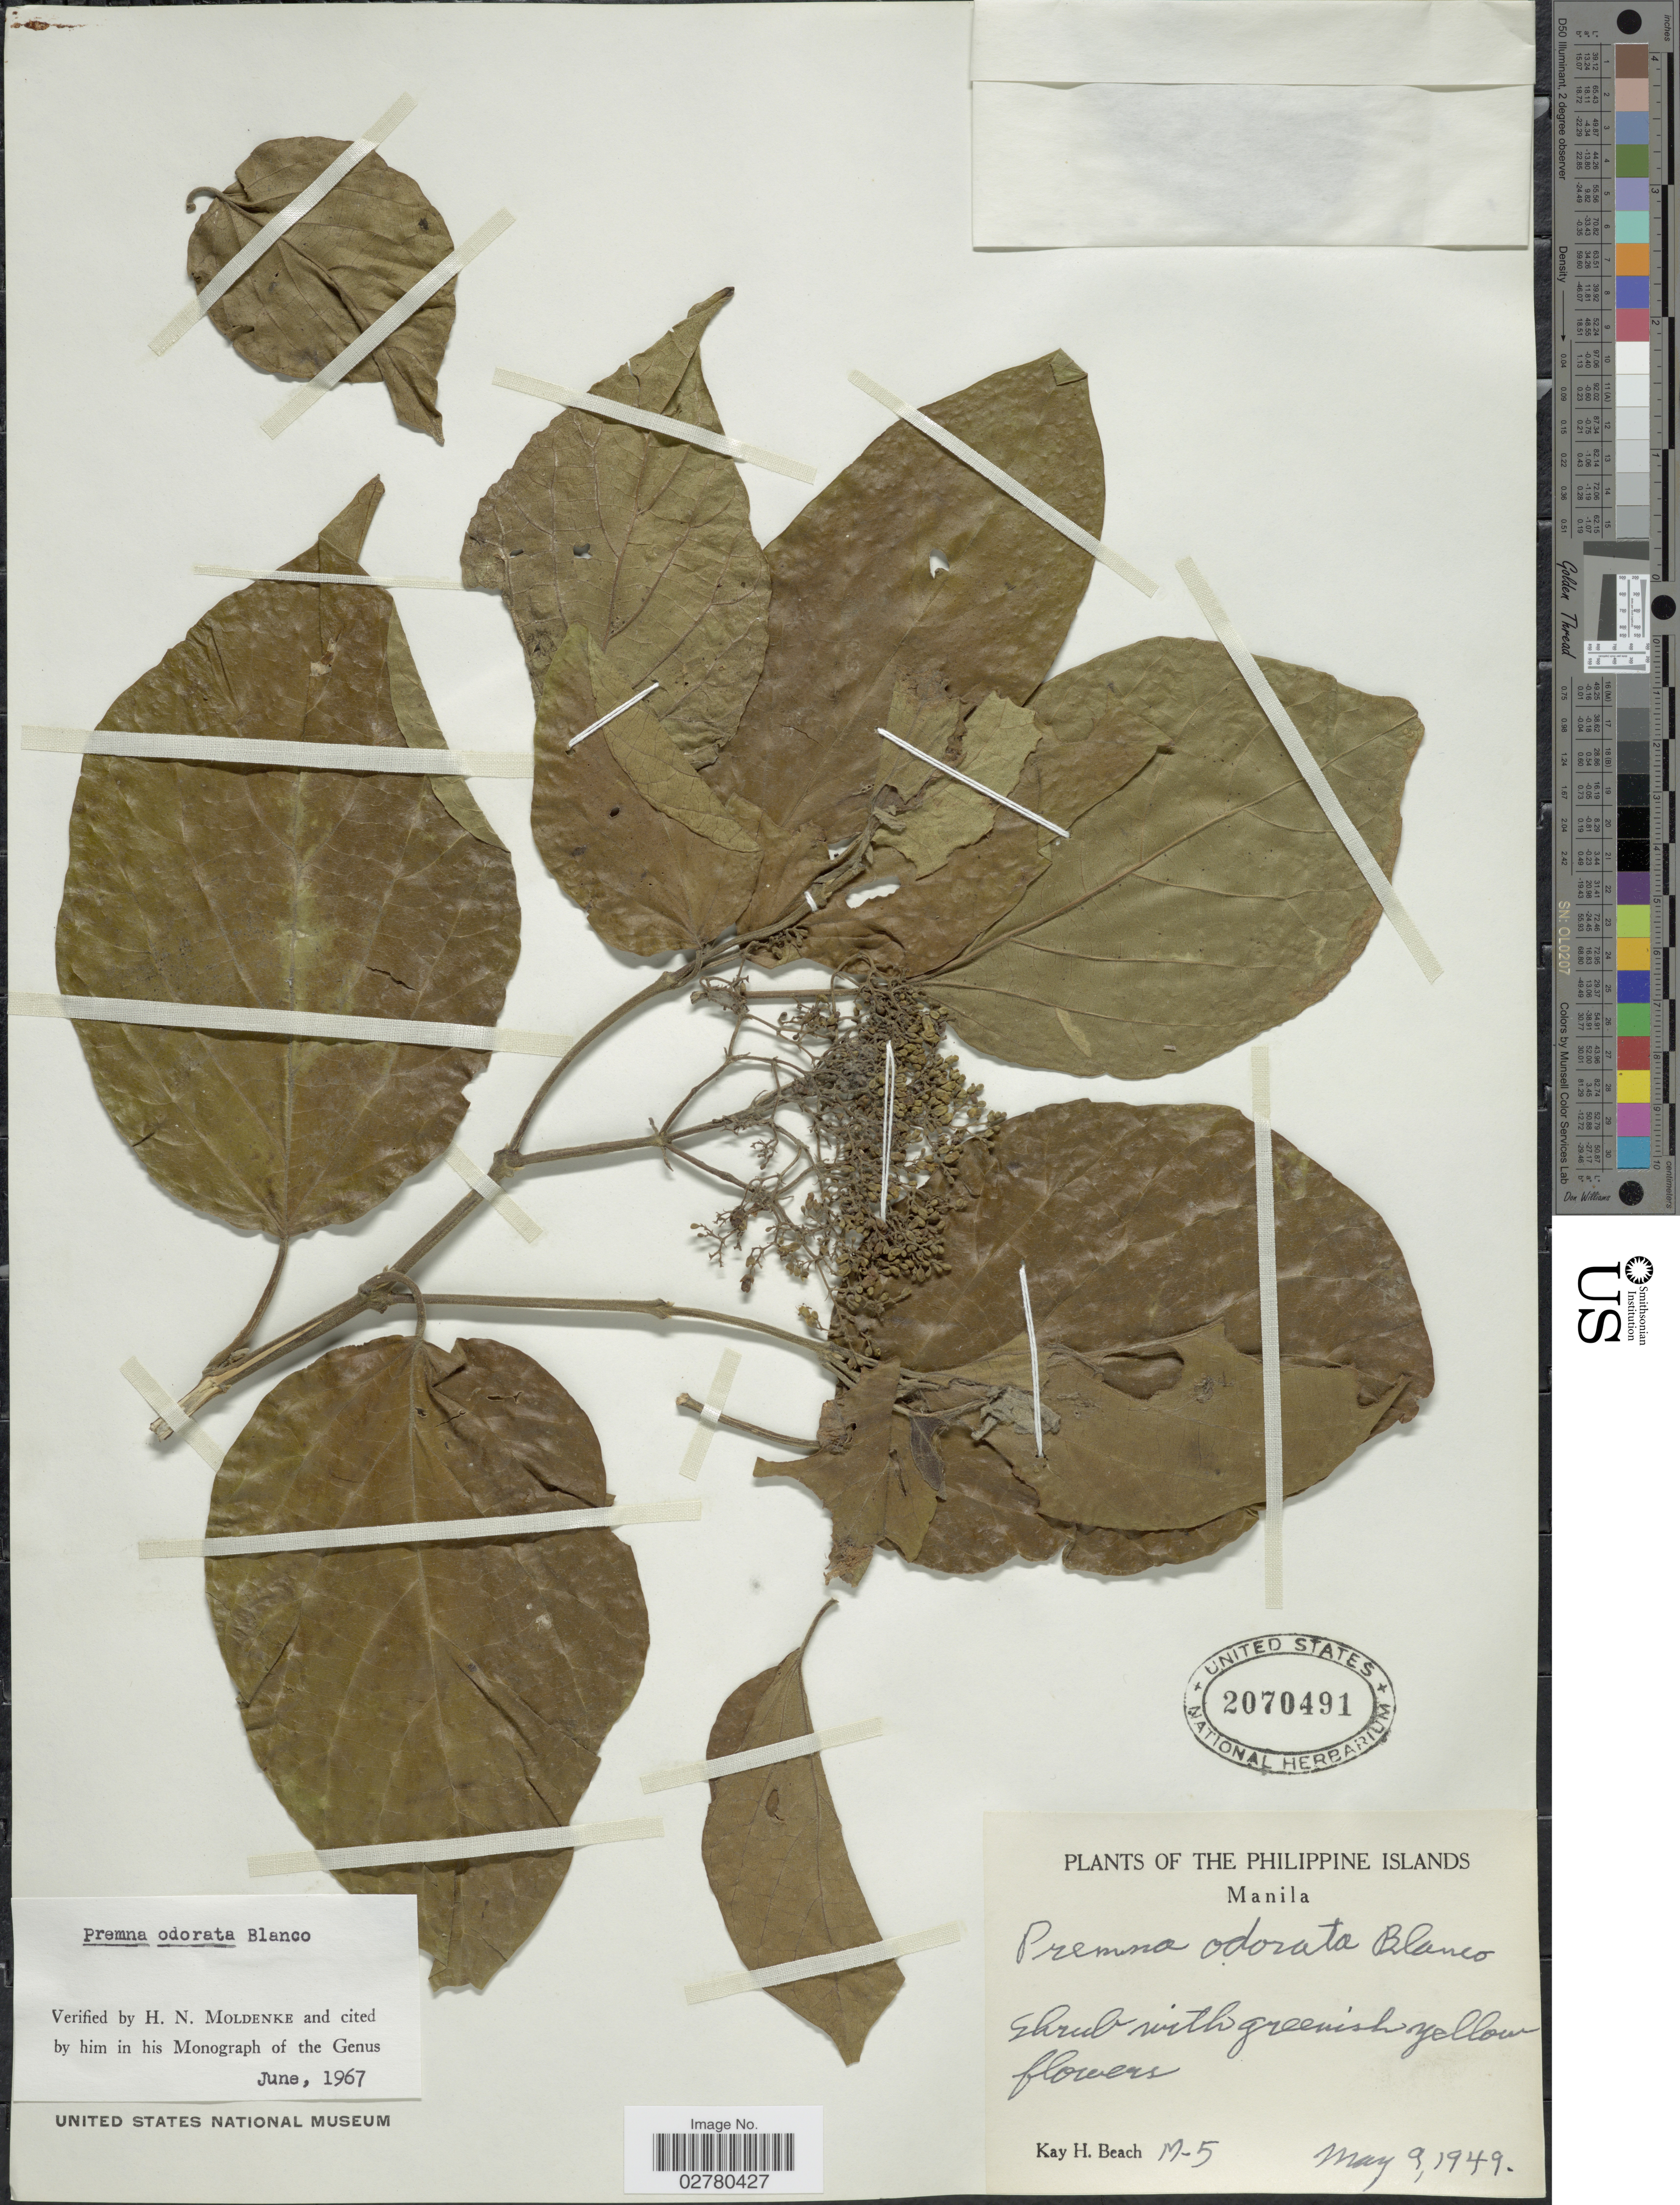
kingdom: Plantae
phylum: Tracheophyta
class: Magnoliopsida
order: Lamiales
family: Lamiaceae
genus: Premna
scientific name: Premna odorata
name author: Blanco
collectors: K. H. Beach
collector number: M-5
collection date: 1949-05-09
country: Philippines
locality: Manila.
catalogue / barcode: US 2070491